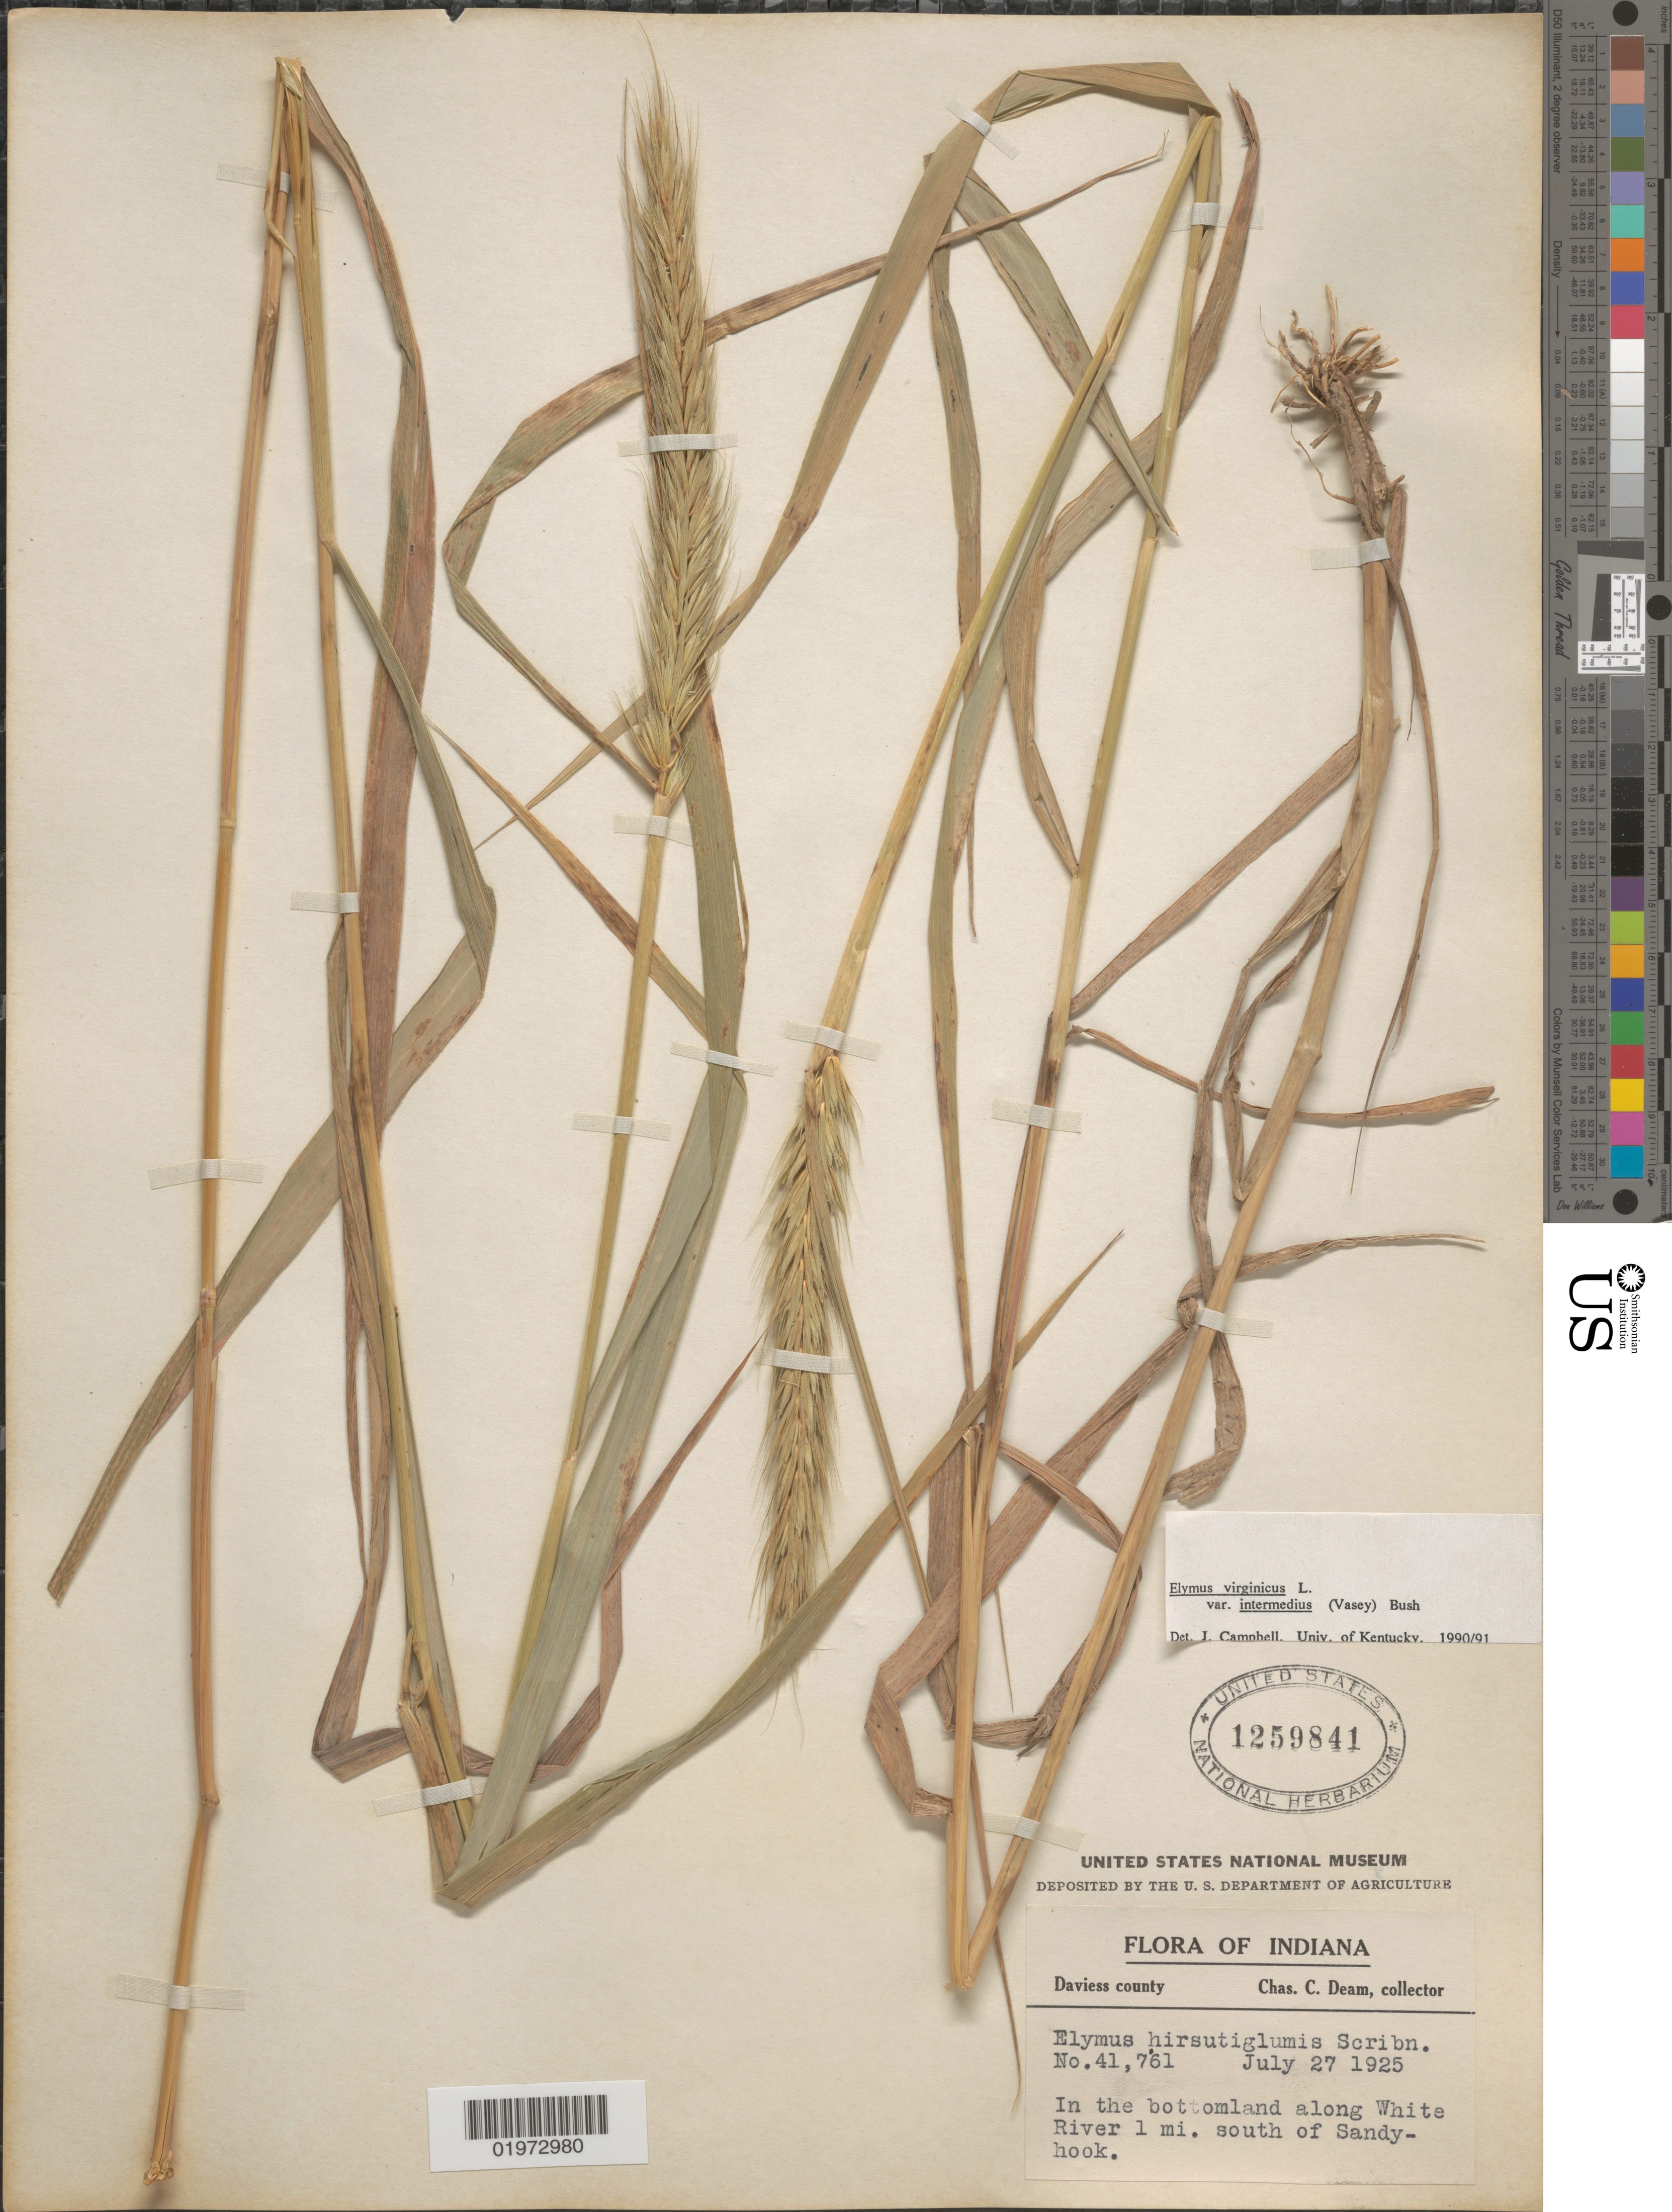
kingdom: Plantae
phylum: Tracheophyta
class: Liliopsida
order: Poales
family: Poaceae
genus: Elymus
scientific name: Elymus virginicus var. intermedius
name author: L.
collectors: C. C. Deam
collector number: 41761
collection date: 1925-07-27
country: United States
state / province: Indiana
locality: Daviess county. In the bottomland along White River 1 mi. south of Sandyhook.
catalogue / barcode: US 1259841